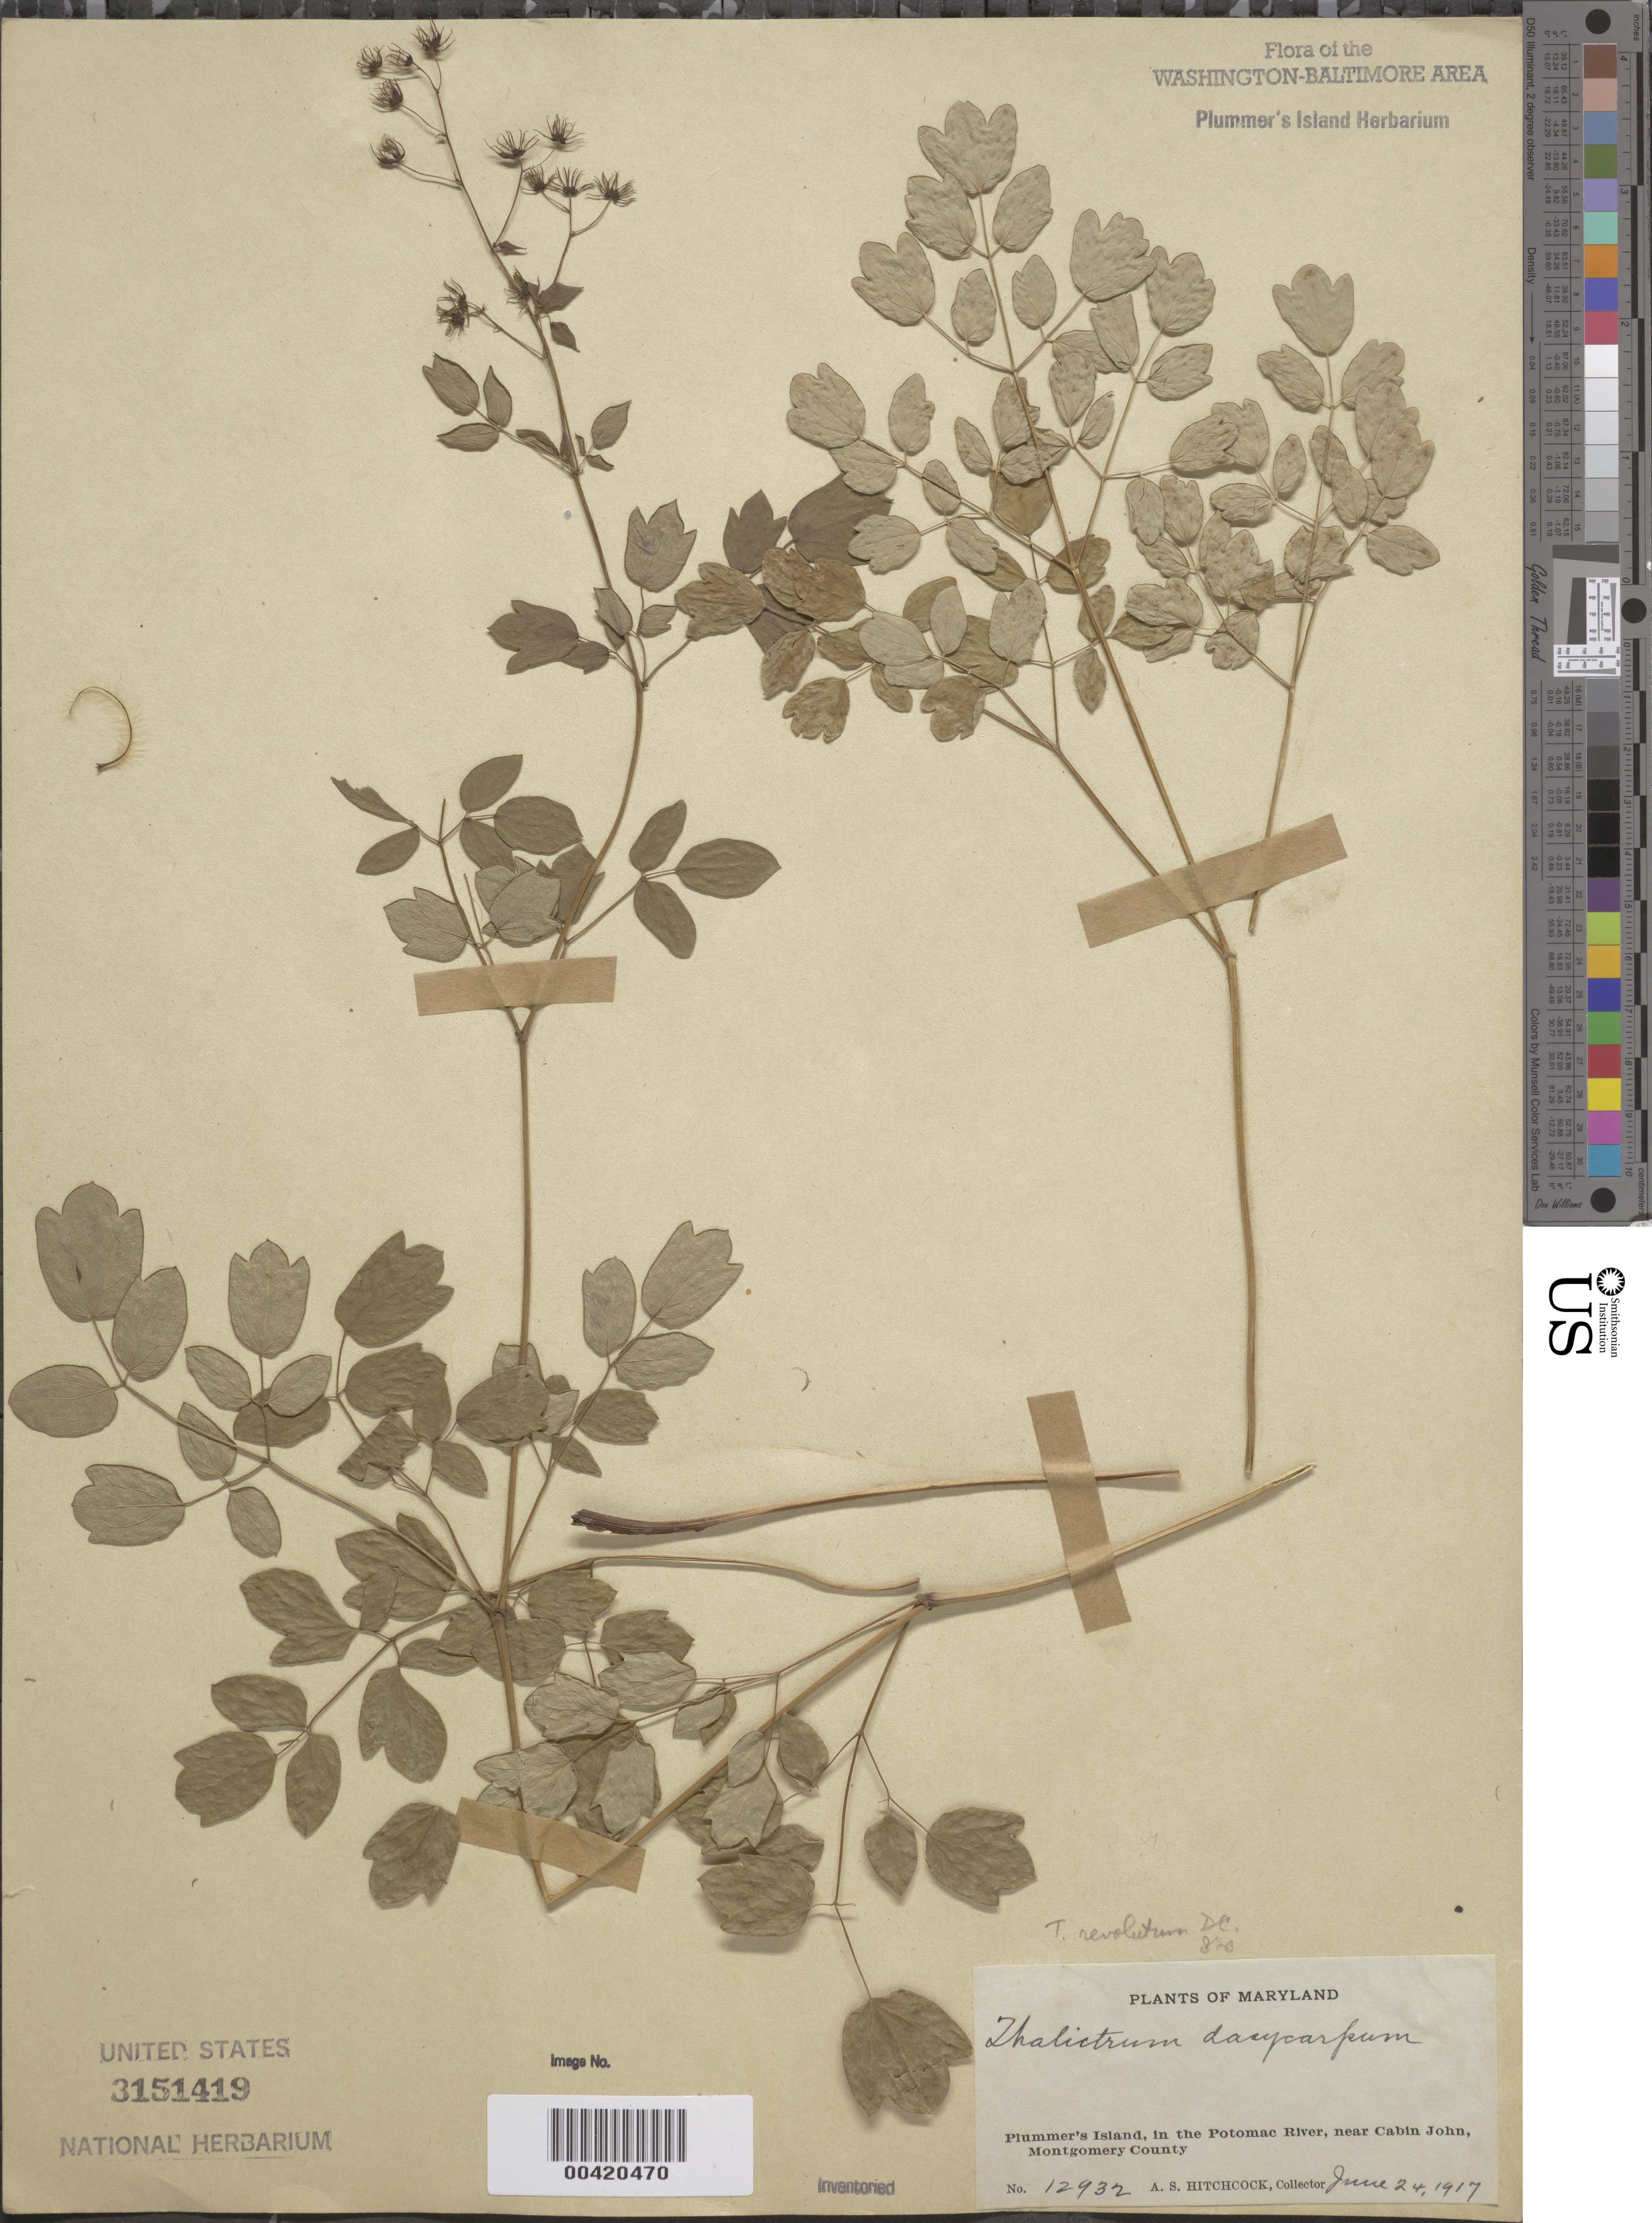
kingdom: Plantae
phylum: Tracheophyta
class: Magnoliopsida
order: Ranunculales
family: Ranunculaceae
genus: Thalictrum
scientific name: Thalictrum amphibolum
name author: Greene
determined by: Strong, Mark T., (BOT), Smithsonian Institution - National Museum of Natural History (UNITED STATES)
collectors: A. S. Hitchcock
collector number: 12932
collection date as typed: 24 Jun 1917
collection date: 1917-06-24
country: United States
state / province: Maryland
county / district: Montgomery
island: Plummers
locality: Plummer's Island C. & O. Canal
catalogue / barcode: US 3151419